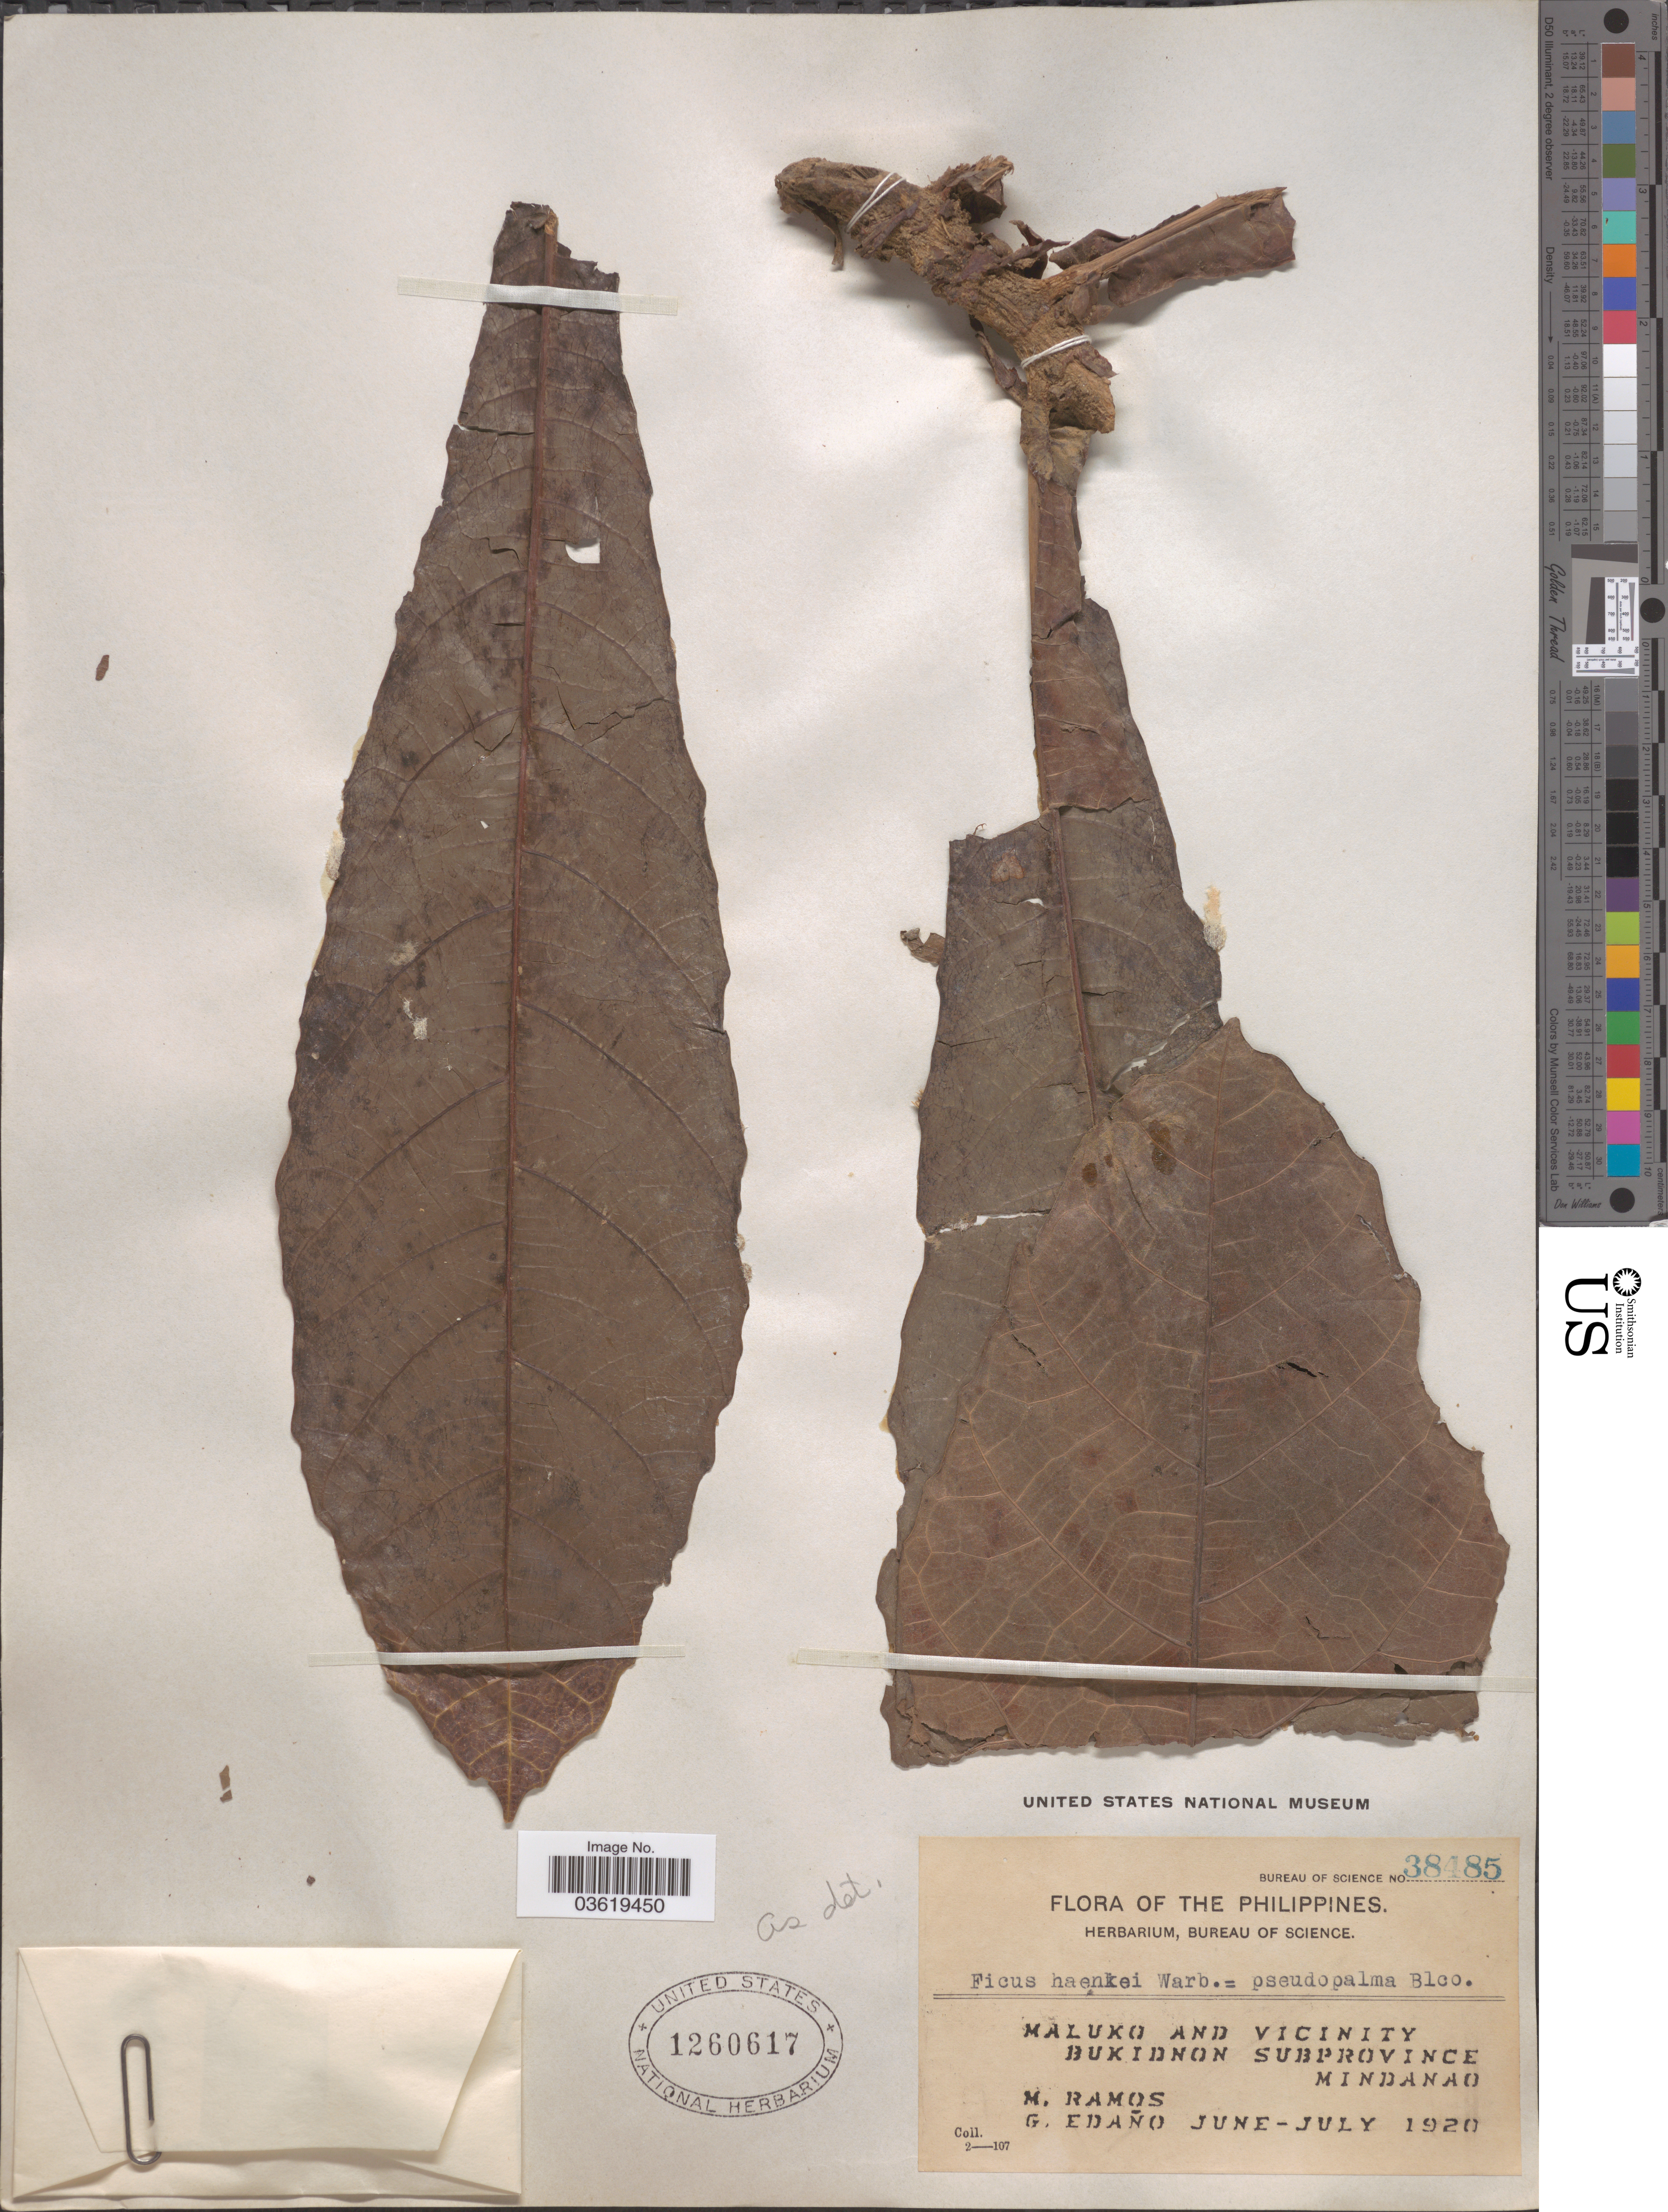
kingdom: Plantae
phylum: Tracheophyta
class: Magnoliopsida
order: Rosales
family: Moraceae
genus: Ficus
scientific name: Ficus pseudopalma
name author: Blanco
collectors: M. Ramos & G. Edaño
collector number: Bureau of Science 38485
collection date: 1920-06/1920-07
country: Philippines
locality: Maluko and Vicinity. Bukidnon Subprovince. Mindanao.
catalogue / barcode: US 1260617